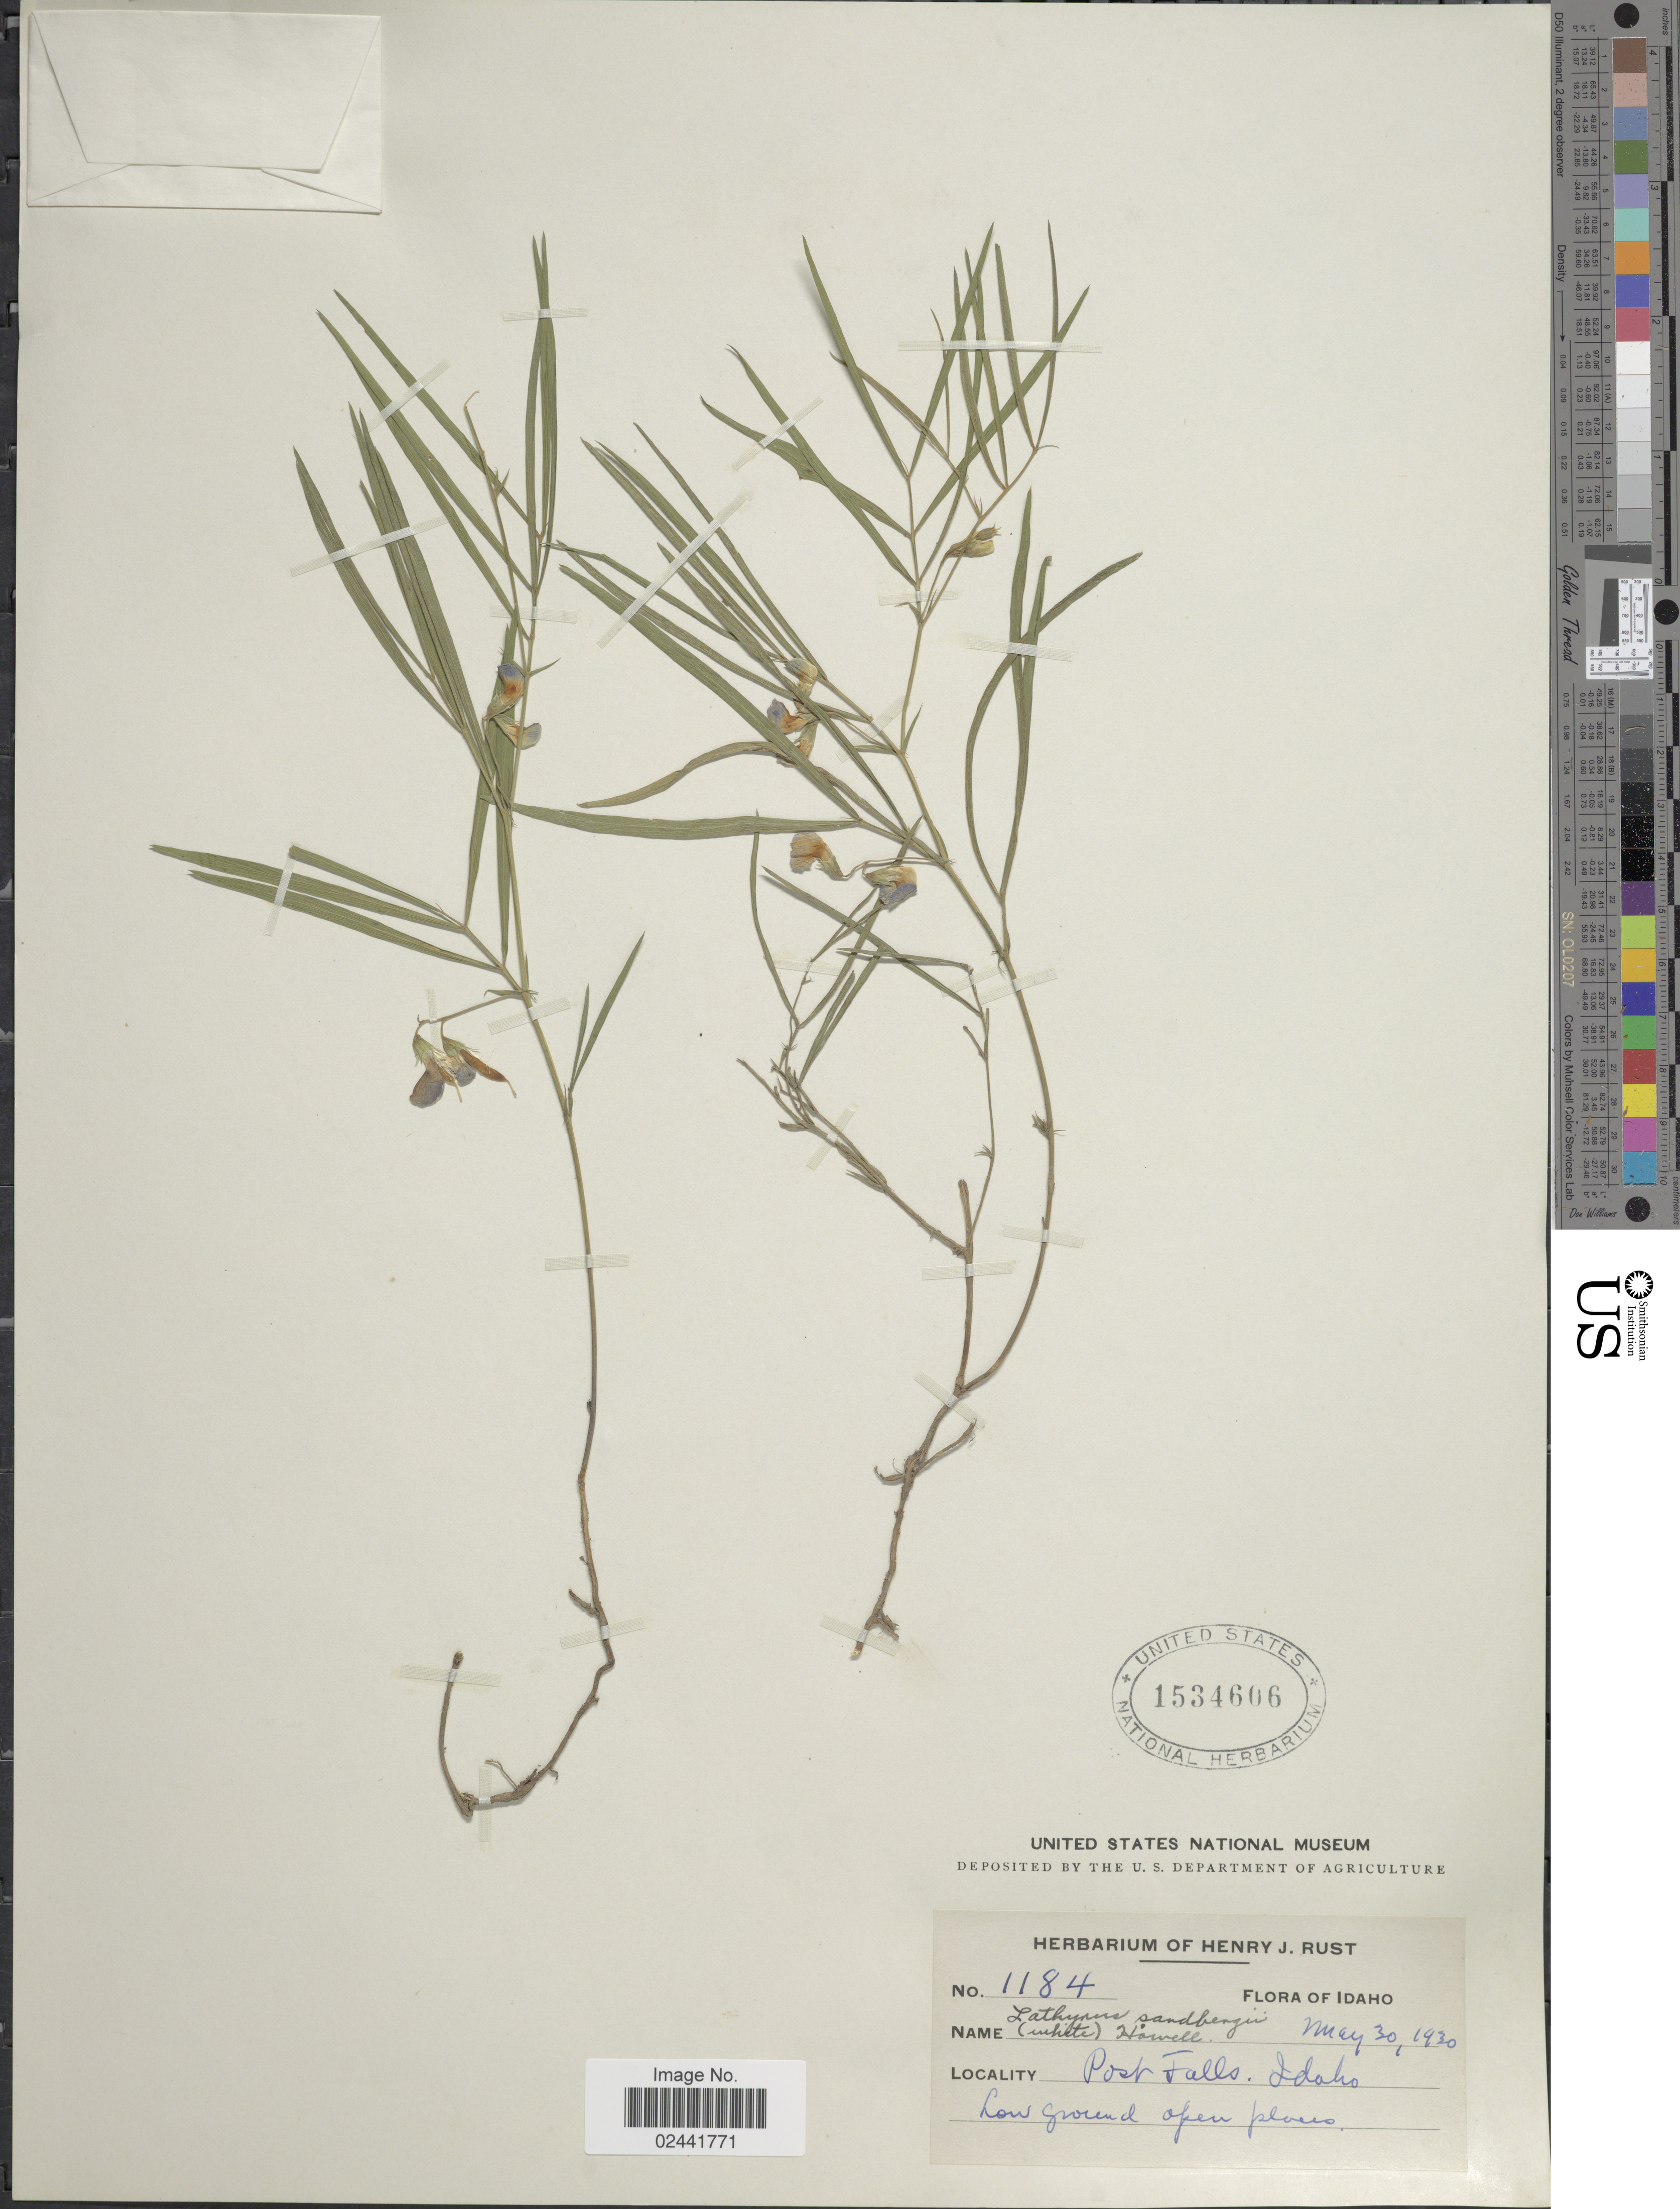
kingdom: Plantae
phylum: Tracheophyta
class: Magnoliopsida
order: Fabales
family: Fabaceae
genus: Lathyrus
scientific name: Lathyrus sandbergii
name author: (T.G. White) Howell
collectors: ex herb. Henry J. Rust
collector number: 1184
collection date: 1930-05-30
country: United States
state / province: Idaho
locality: Post Falls, Low ground open places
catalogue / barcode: US 1534606